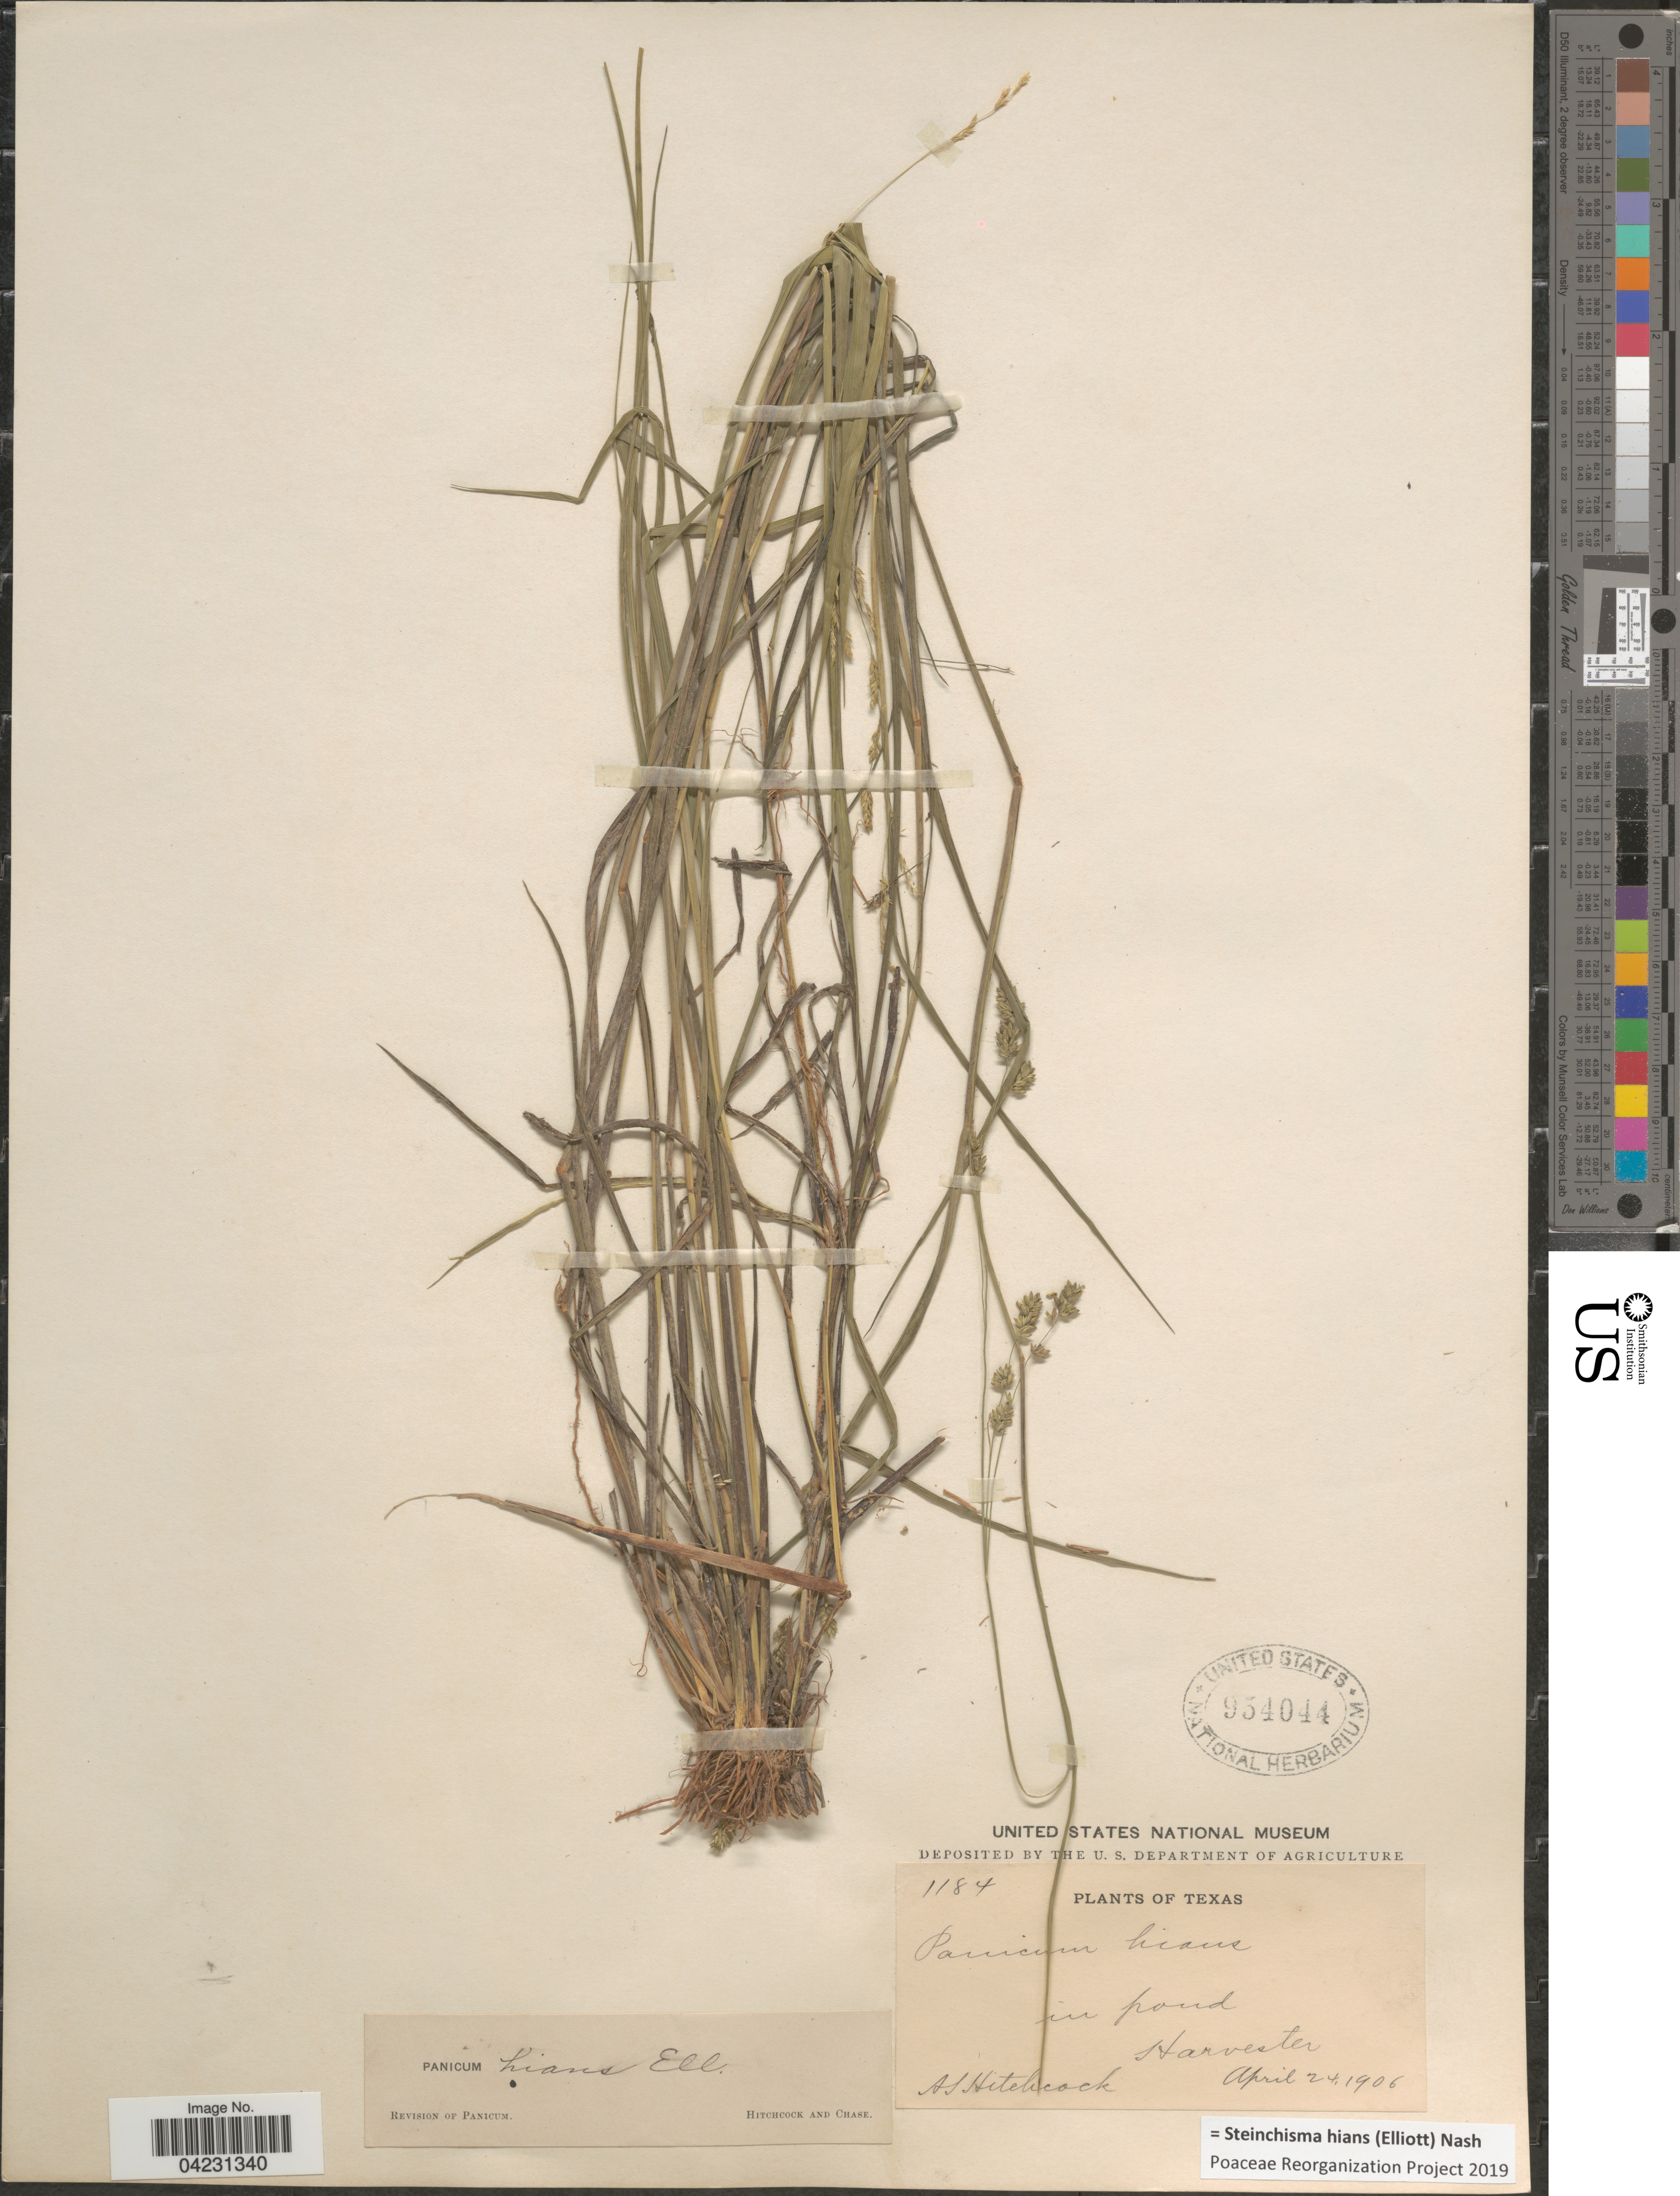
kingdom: Plantae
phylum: Tracheophyta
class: Liliopsida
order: Poales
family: Poaceae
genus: Steinchisma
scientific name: Steinchisma hians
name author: (Elliott) Nash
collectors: A. S. Hitchcock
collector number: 1184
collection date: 1906-04-24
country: United States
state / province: Texas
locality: In pond. Harvester.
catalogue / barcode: US 954044